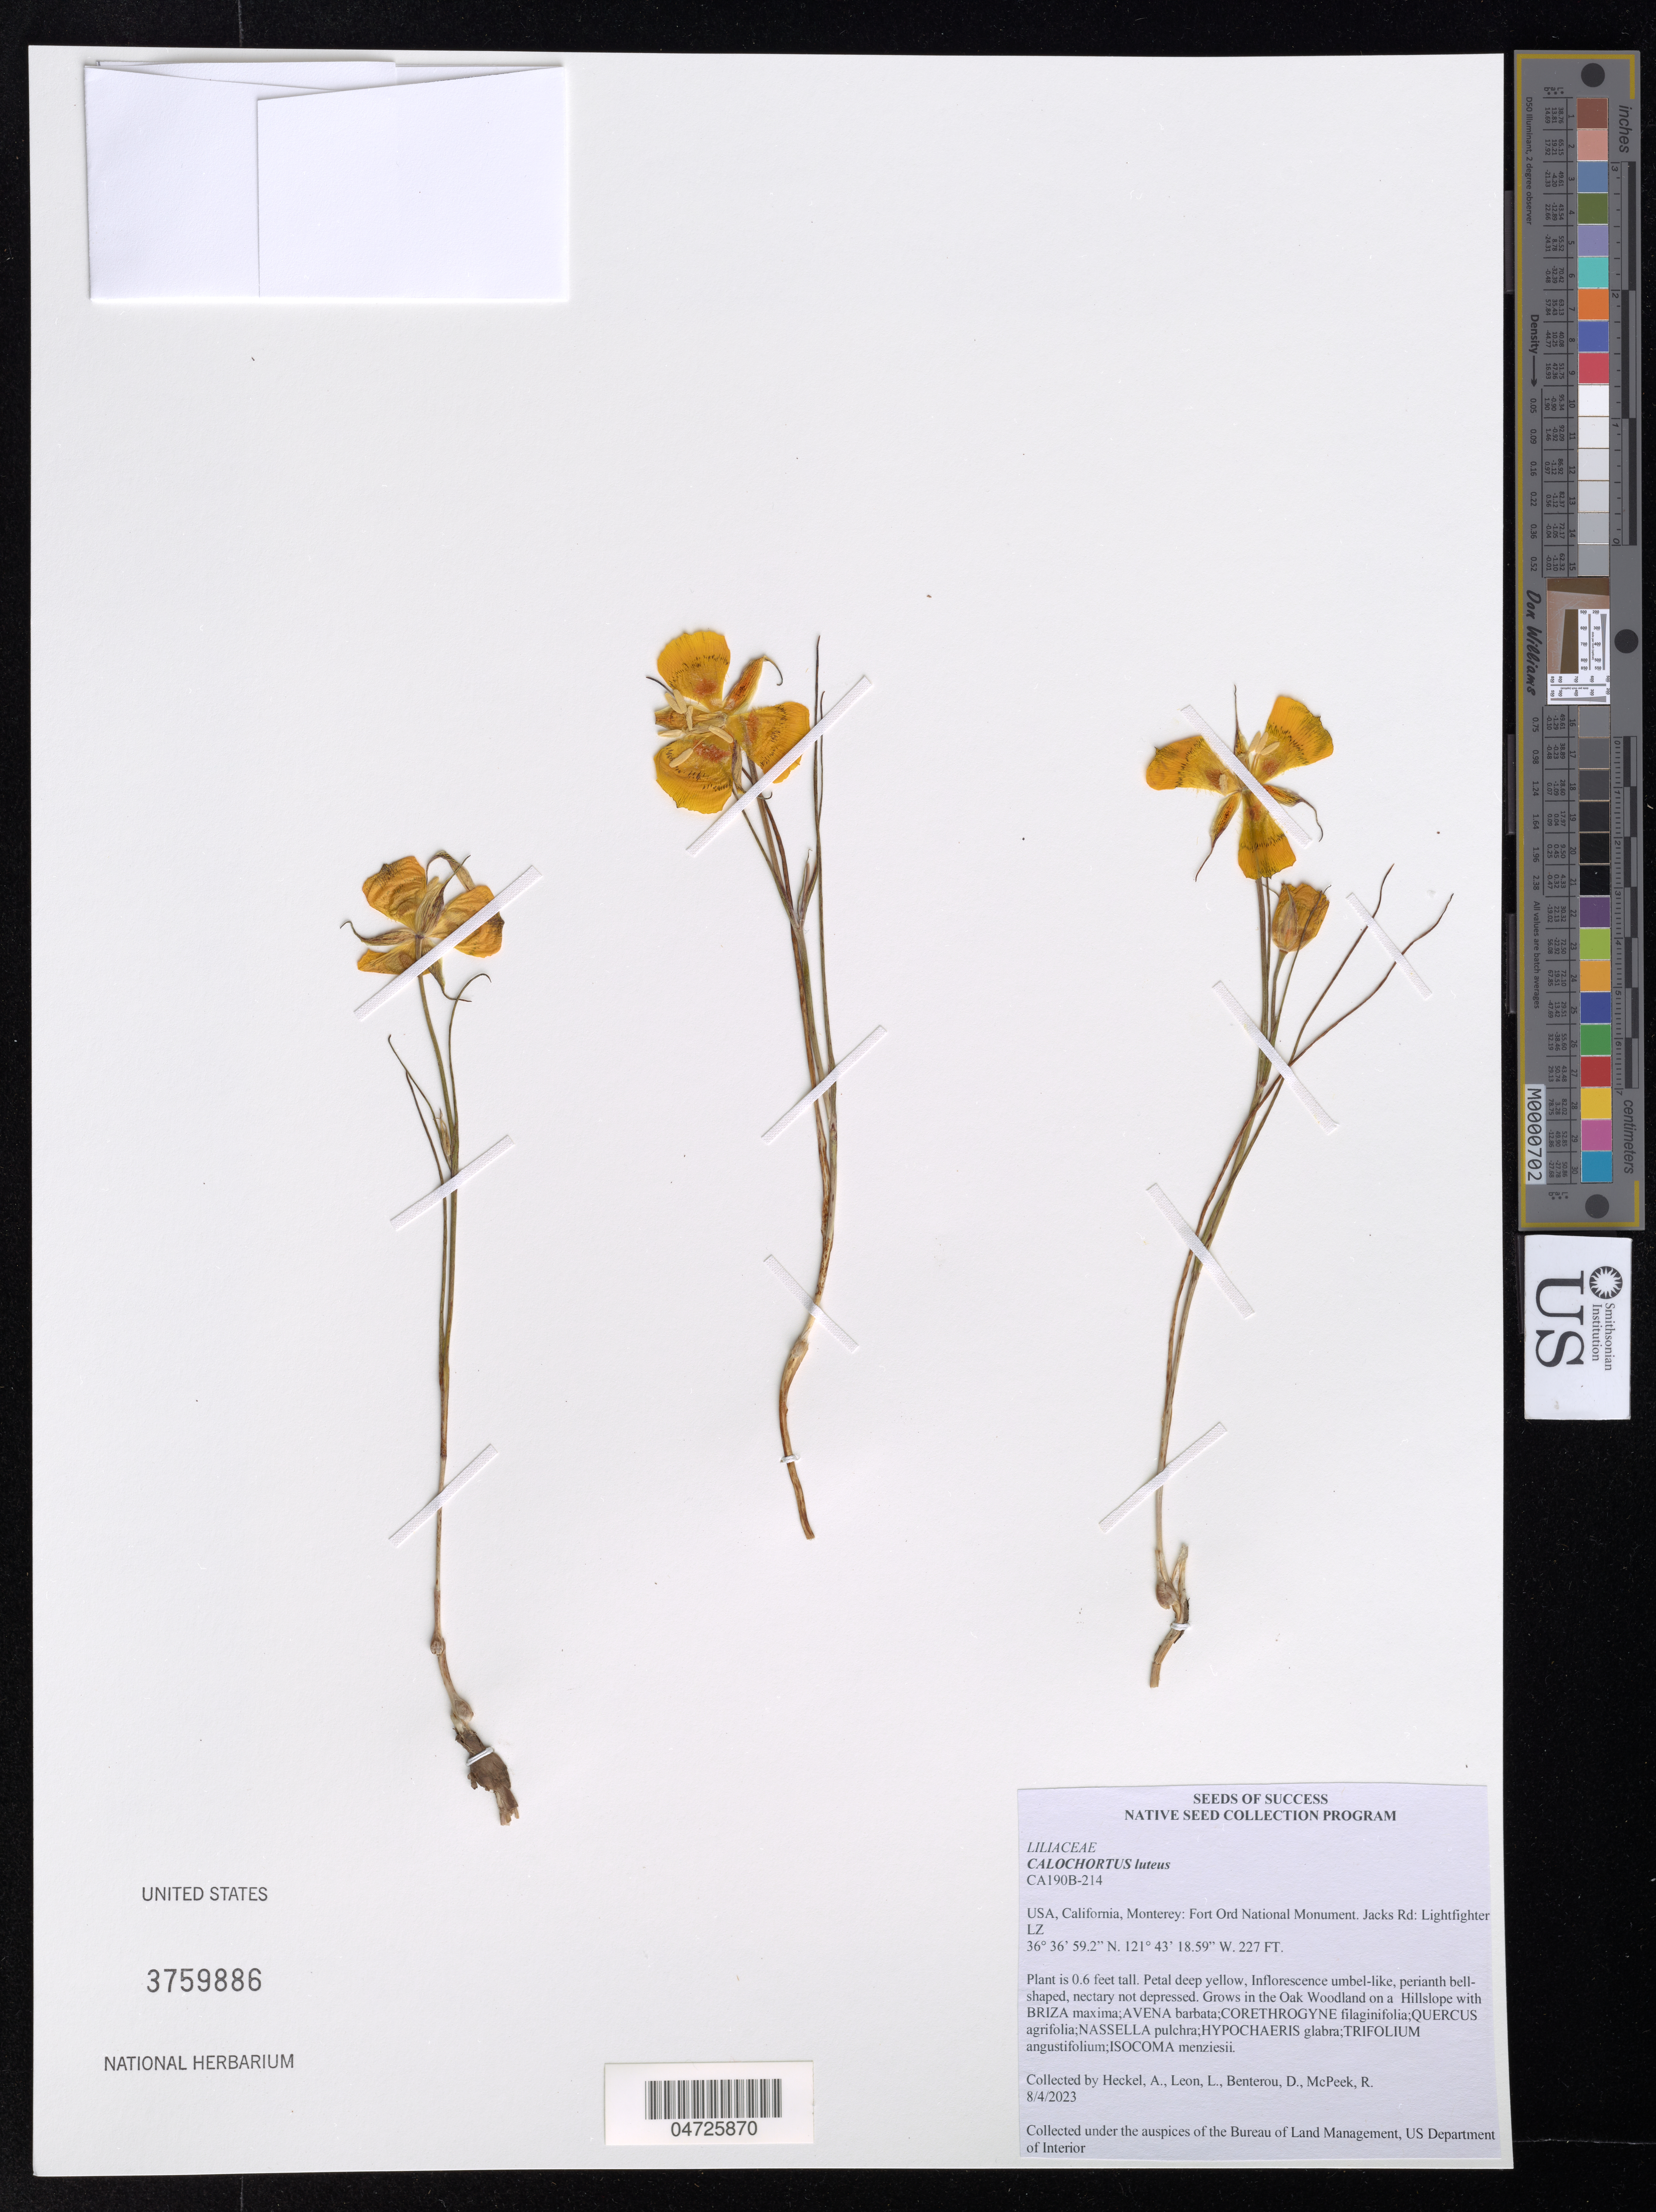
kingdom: Plantae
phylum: Tracheophyta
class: Liliopsida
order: Liliales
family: Liliaceae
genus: Calochortus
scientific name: Calochortus luteus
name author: Douglas ex Lindl.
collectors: Heckel, L. Leon, D. Benterou & R. McPeek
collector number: CA190B-214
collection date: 2023-08-04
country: United States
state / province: California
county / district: Monterey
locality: Monterey: Fort Ord National Monument. Jacks Rd: Lightfighter LZ.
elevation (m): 69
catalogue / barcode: US 3759886